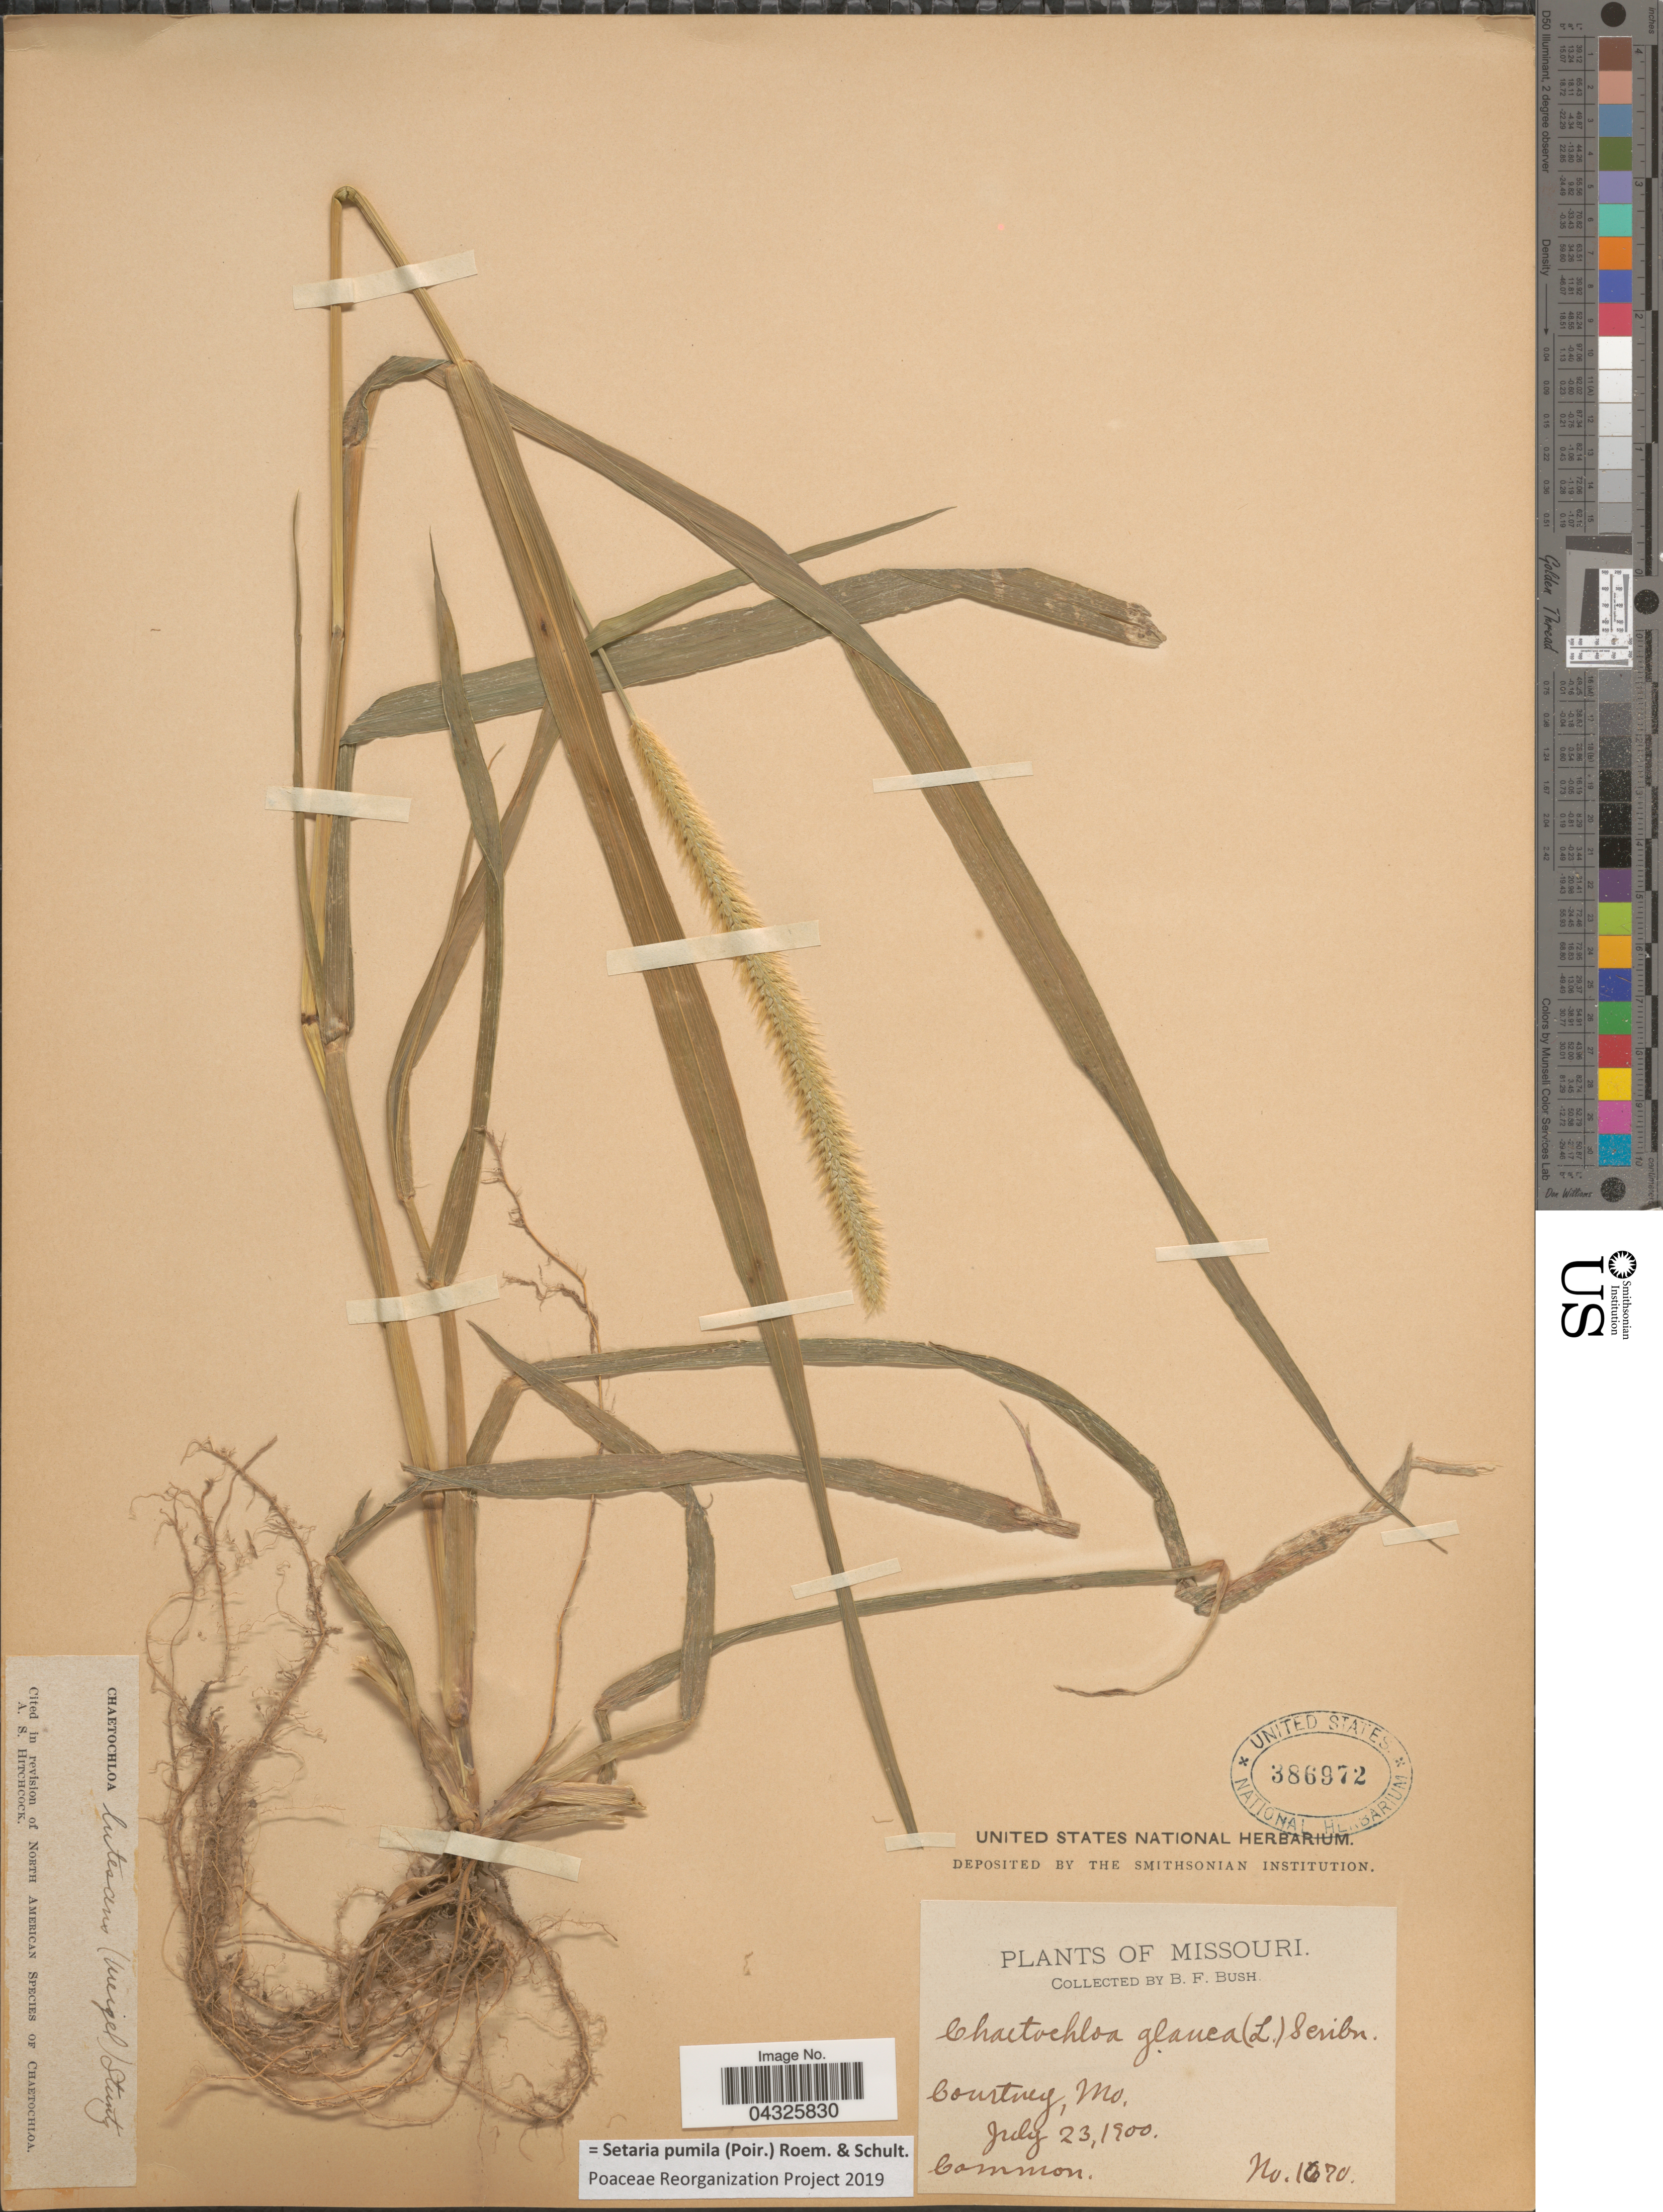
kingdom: Plantae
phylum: Tracheophyta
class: Liliopsida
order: Poales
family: Poaceae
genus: Setaria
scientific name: Setaria pumila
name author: (Poir.) Roem. & Schult.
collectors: B. F. Bush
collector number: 1670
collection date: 1900-07-23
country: United States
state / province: Missouri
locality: Courtney.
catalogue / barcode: US 386972